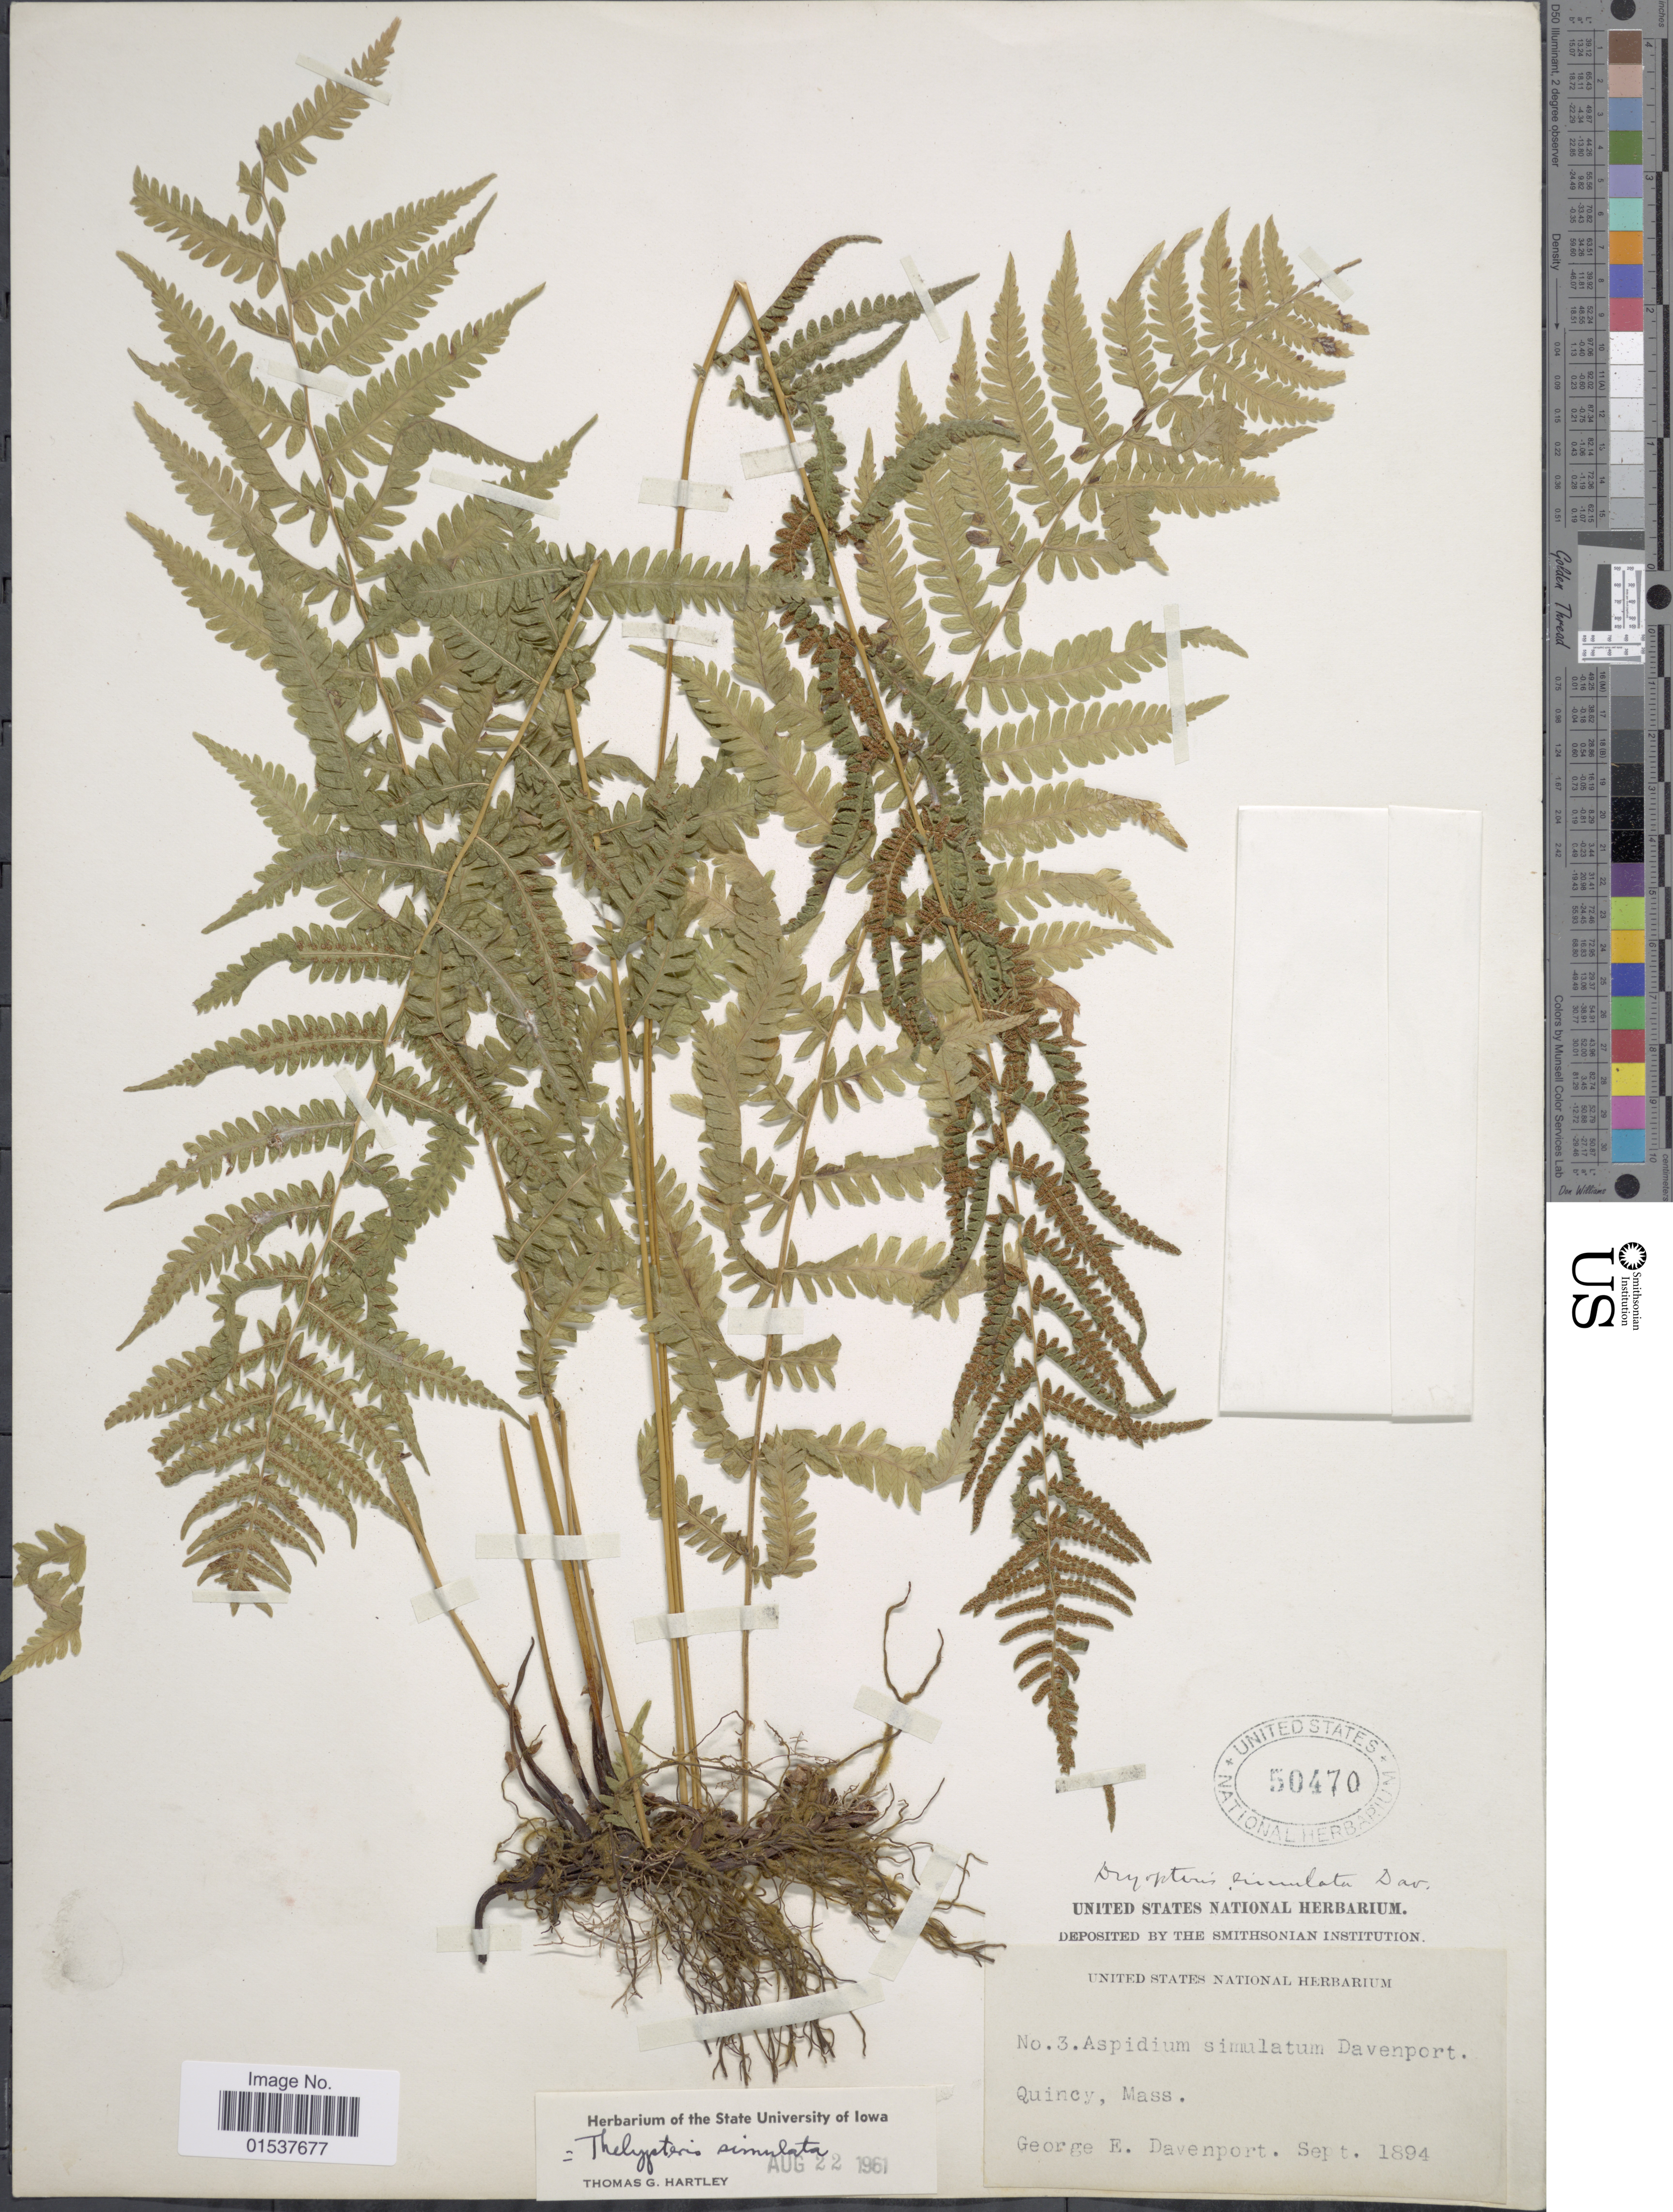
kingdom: Plantae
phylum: Tracheophyta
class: Polypodiopsida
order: Polypodiales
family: Thelypteridaceae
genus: Parathelypteris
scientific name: Parathelypteris simulata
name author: (Davenp.) Holttum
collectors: G. E. Davenport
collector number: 3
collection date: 1894-09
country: United States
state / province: Massachusetts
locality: Quincy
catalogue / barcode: US 50470